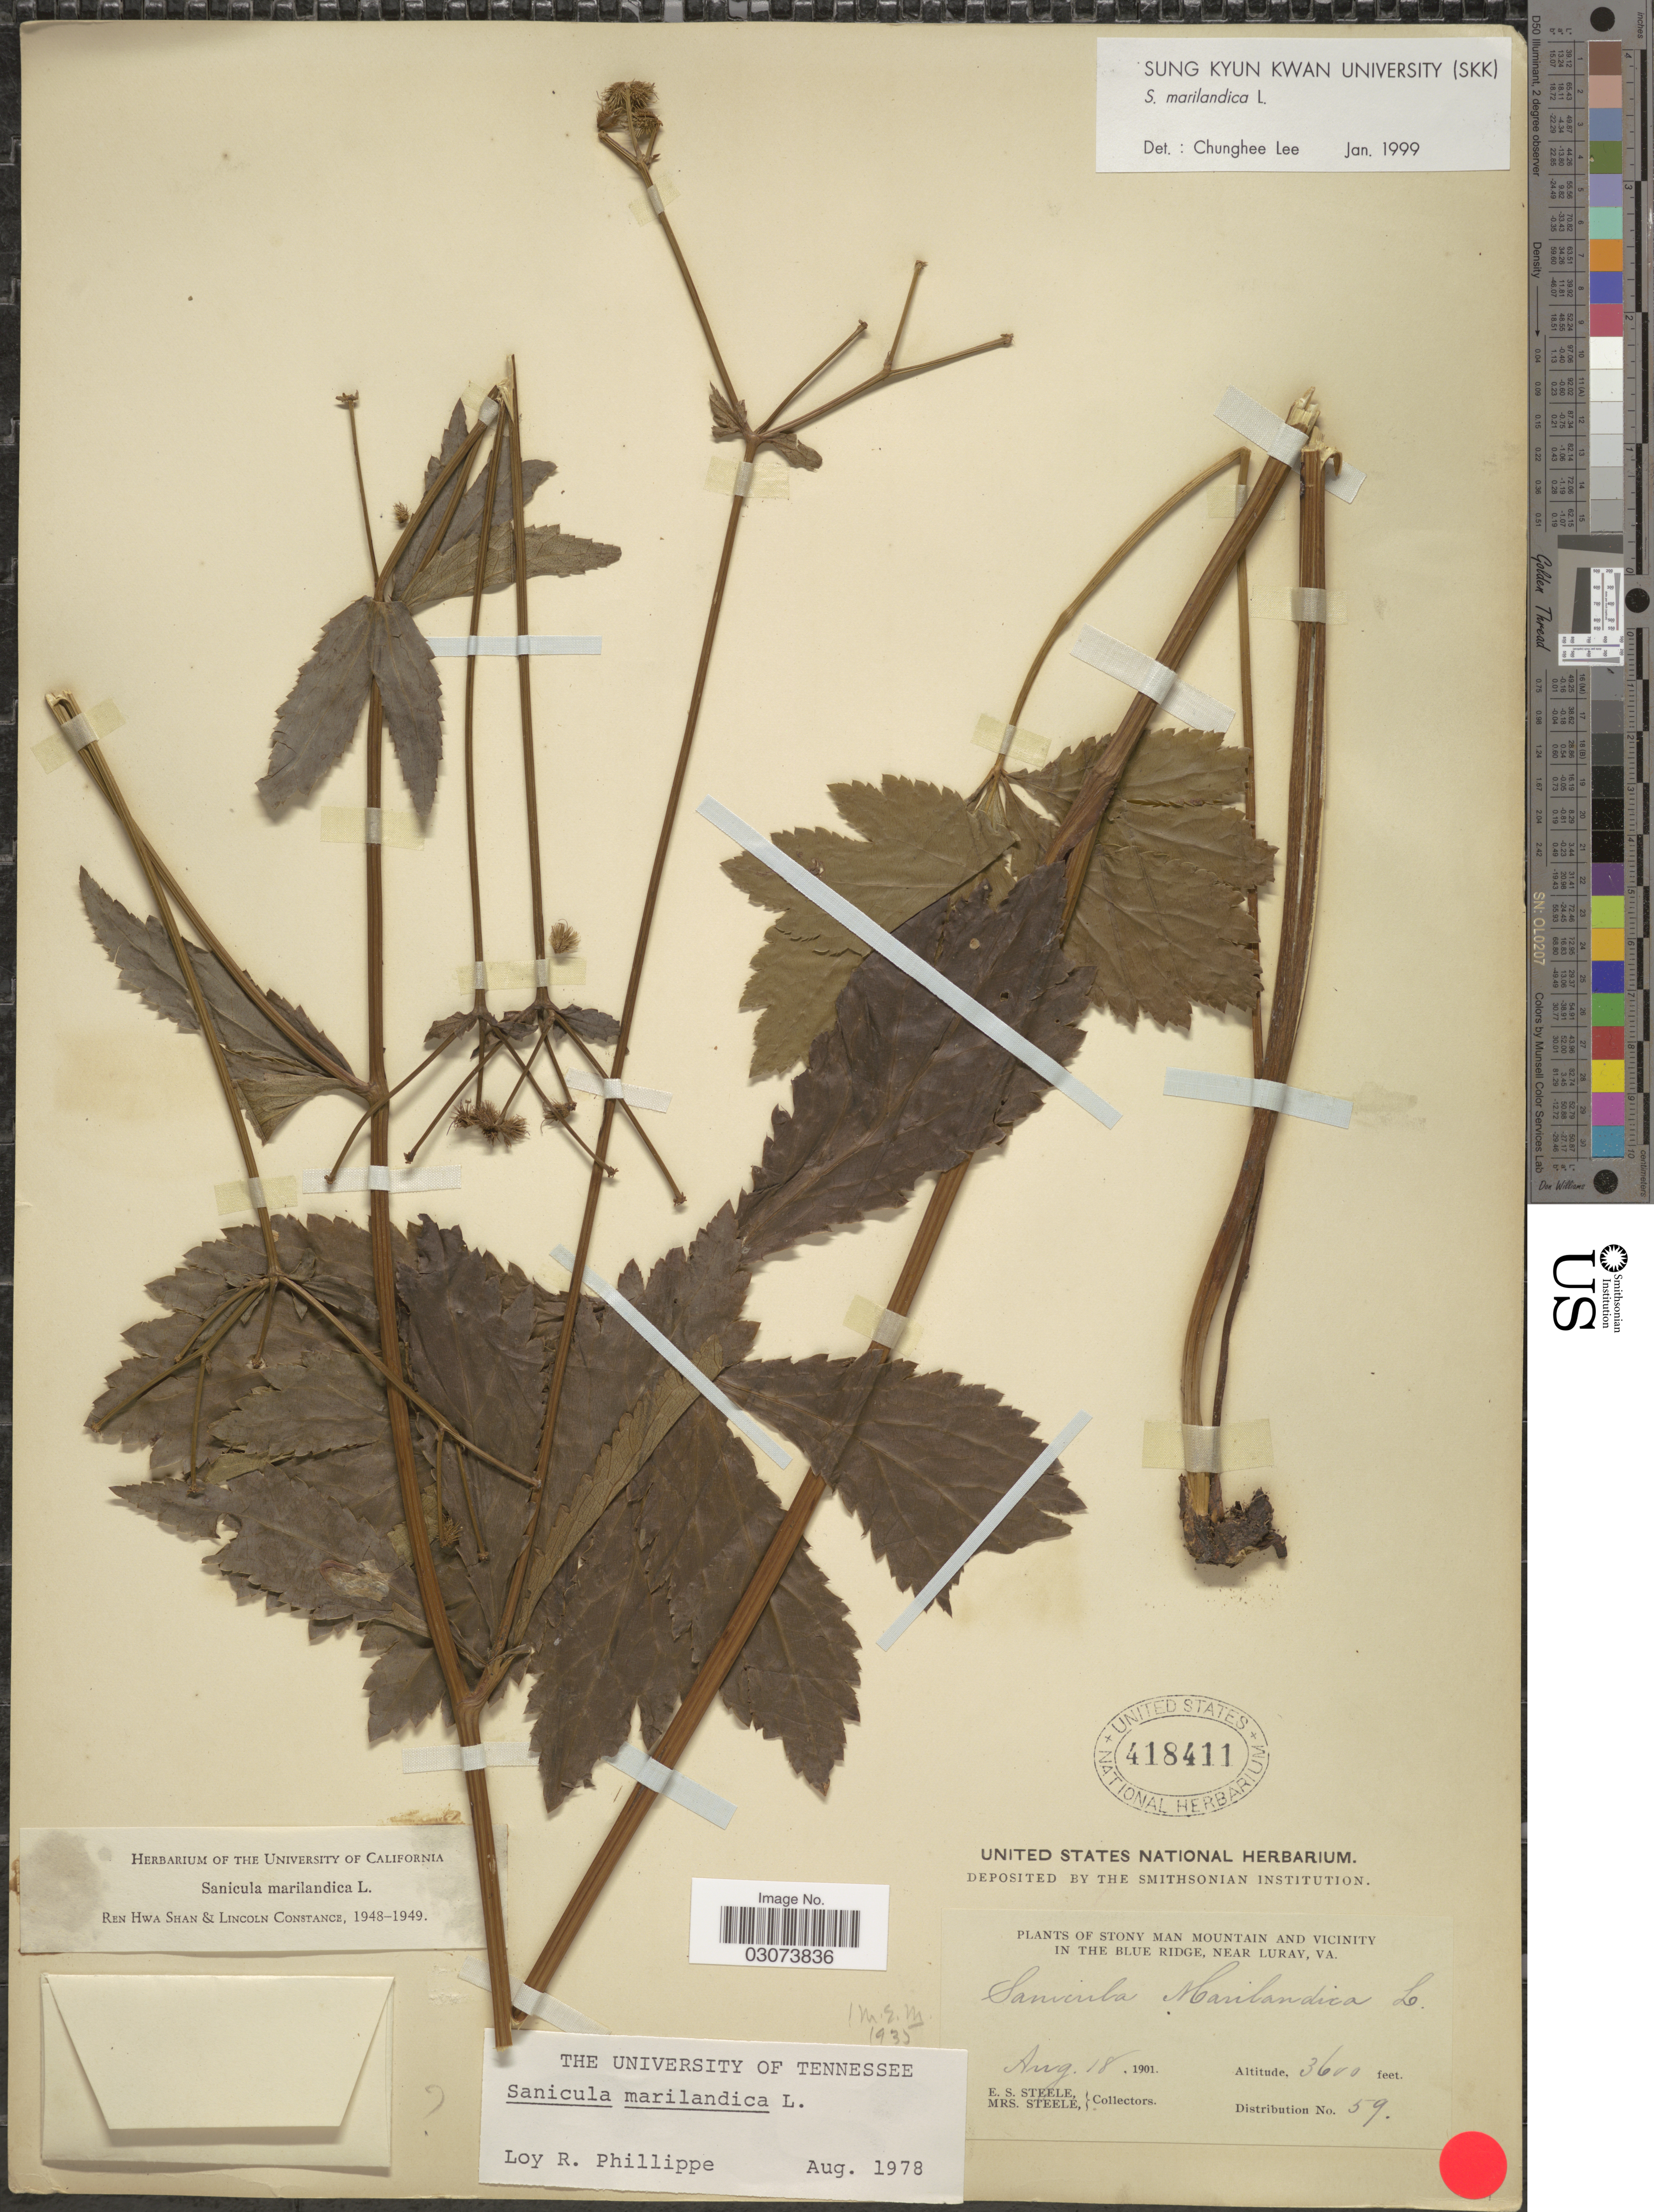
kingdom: Plantae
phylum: Tracheophyta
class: Magnoliopsida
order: Apiales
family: Apiaceae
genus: Sanicula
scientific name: Sanicula marilandica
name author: L.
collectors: E. Steele & Mrs. E. S. Steele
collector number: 59?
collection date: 1901-08-18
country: United States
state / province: Virginia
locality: Stony Man Mountain and vicinity in the Blue Ridge, near Luray.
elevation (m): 1097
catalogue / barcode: US 418411